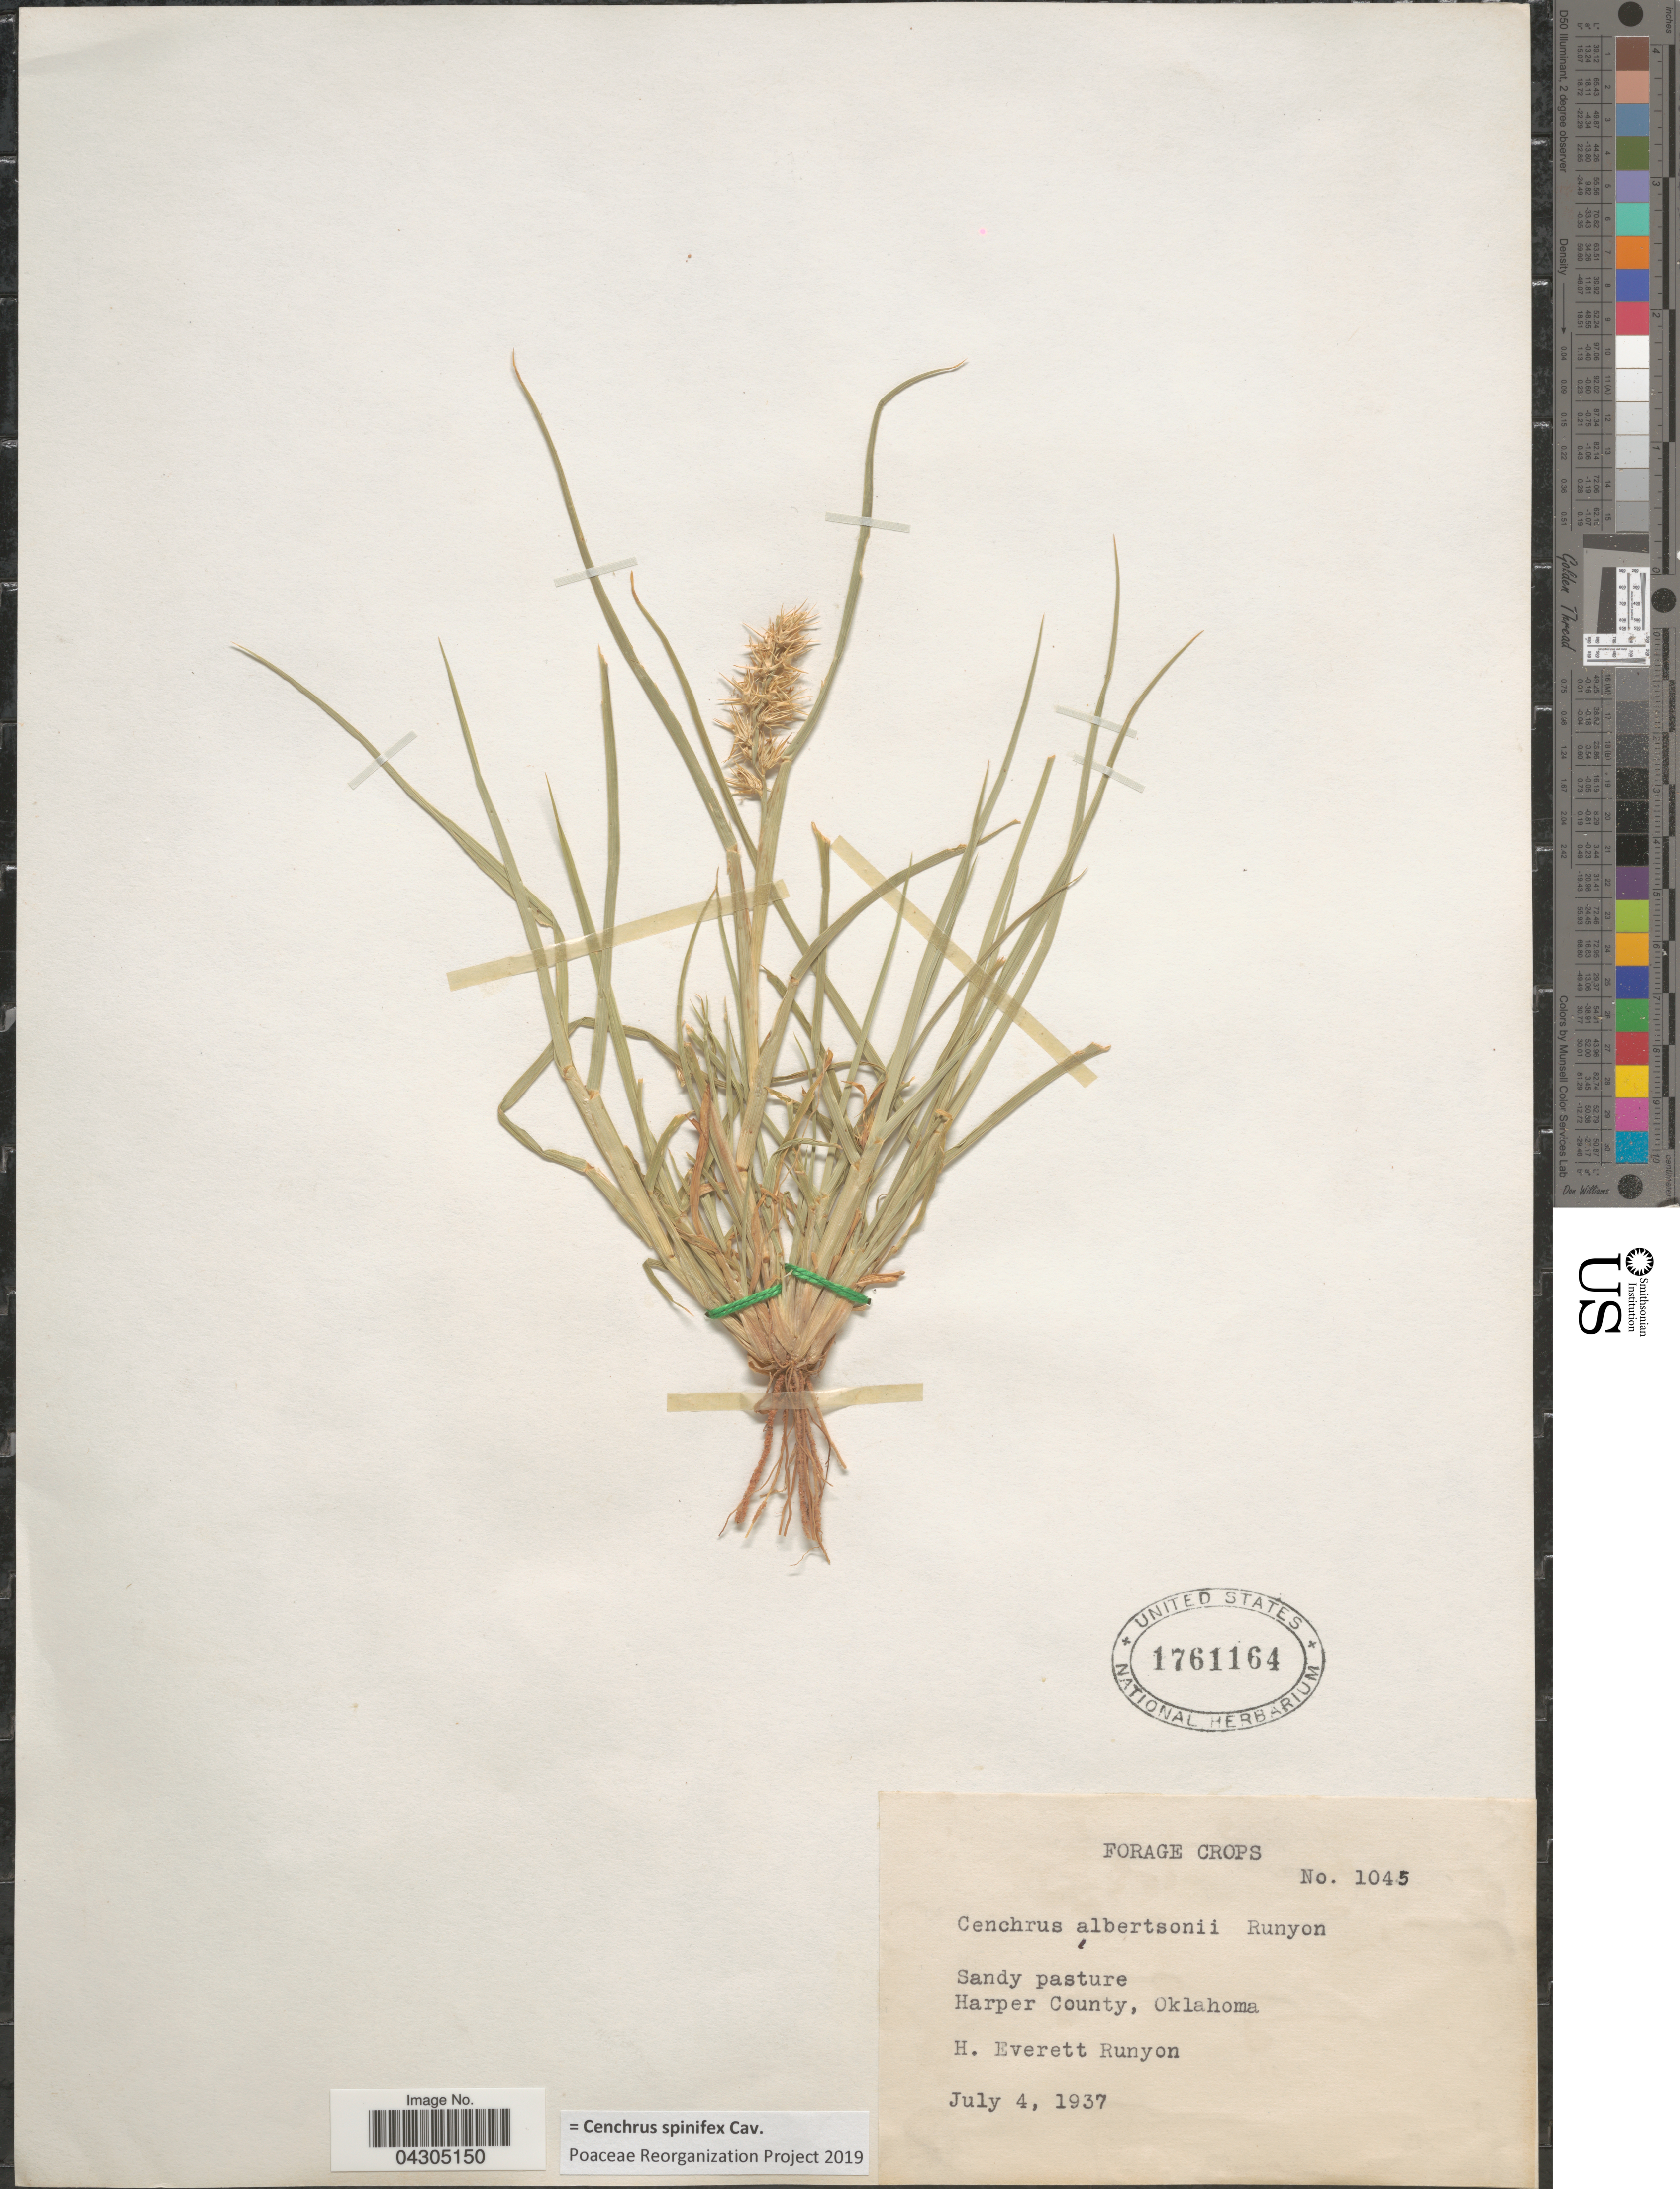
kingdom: Plantae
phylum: Tracheophyta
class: Liliopsida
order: Poales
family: Poaceae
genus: Cenchrus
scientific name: Cenchrus spinifex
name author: Cav.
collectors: H. E. Runyon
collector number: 1045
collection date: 1937-07-04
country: United States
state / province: Oklahoma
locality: Harper County.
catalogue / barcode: US 1761164